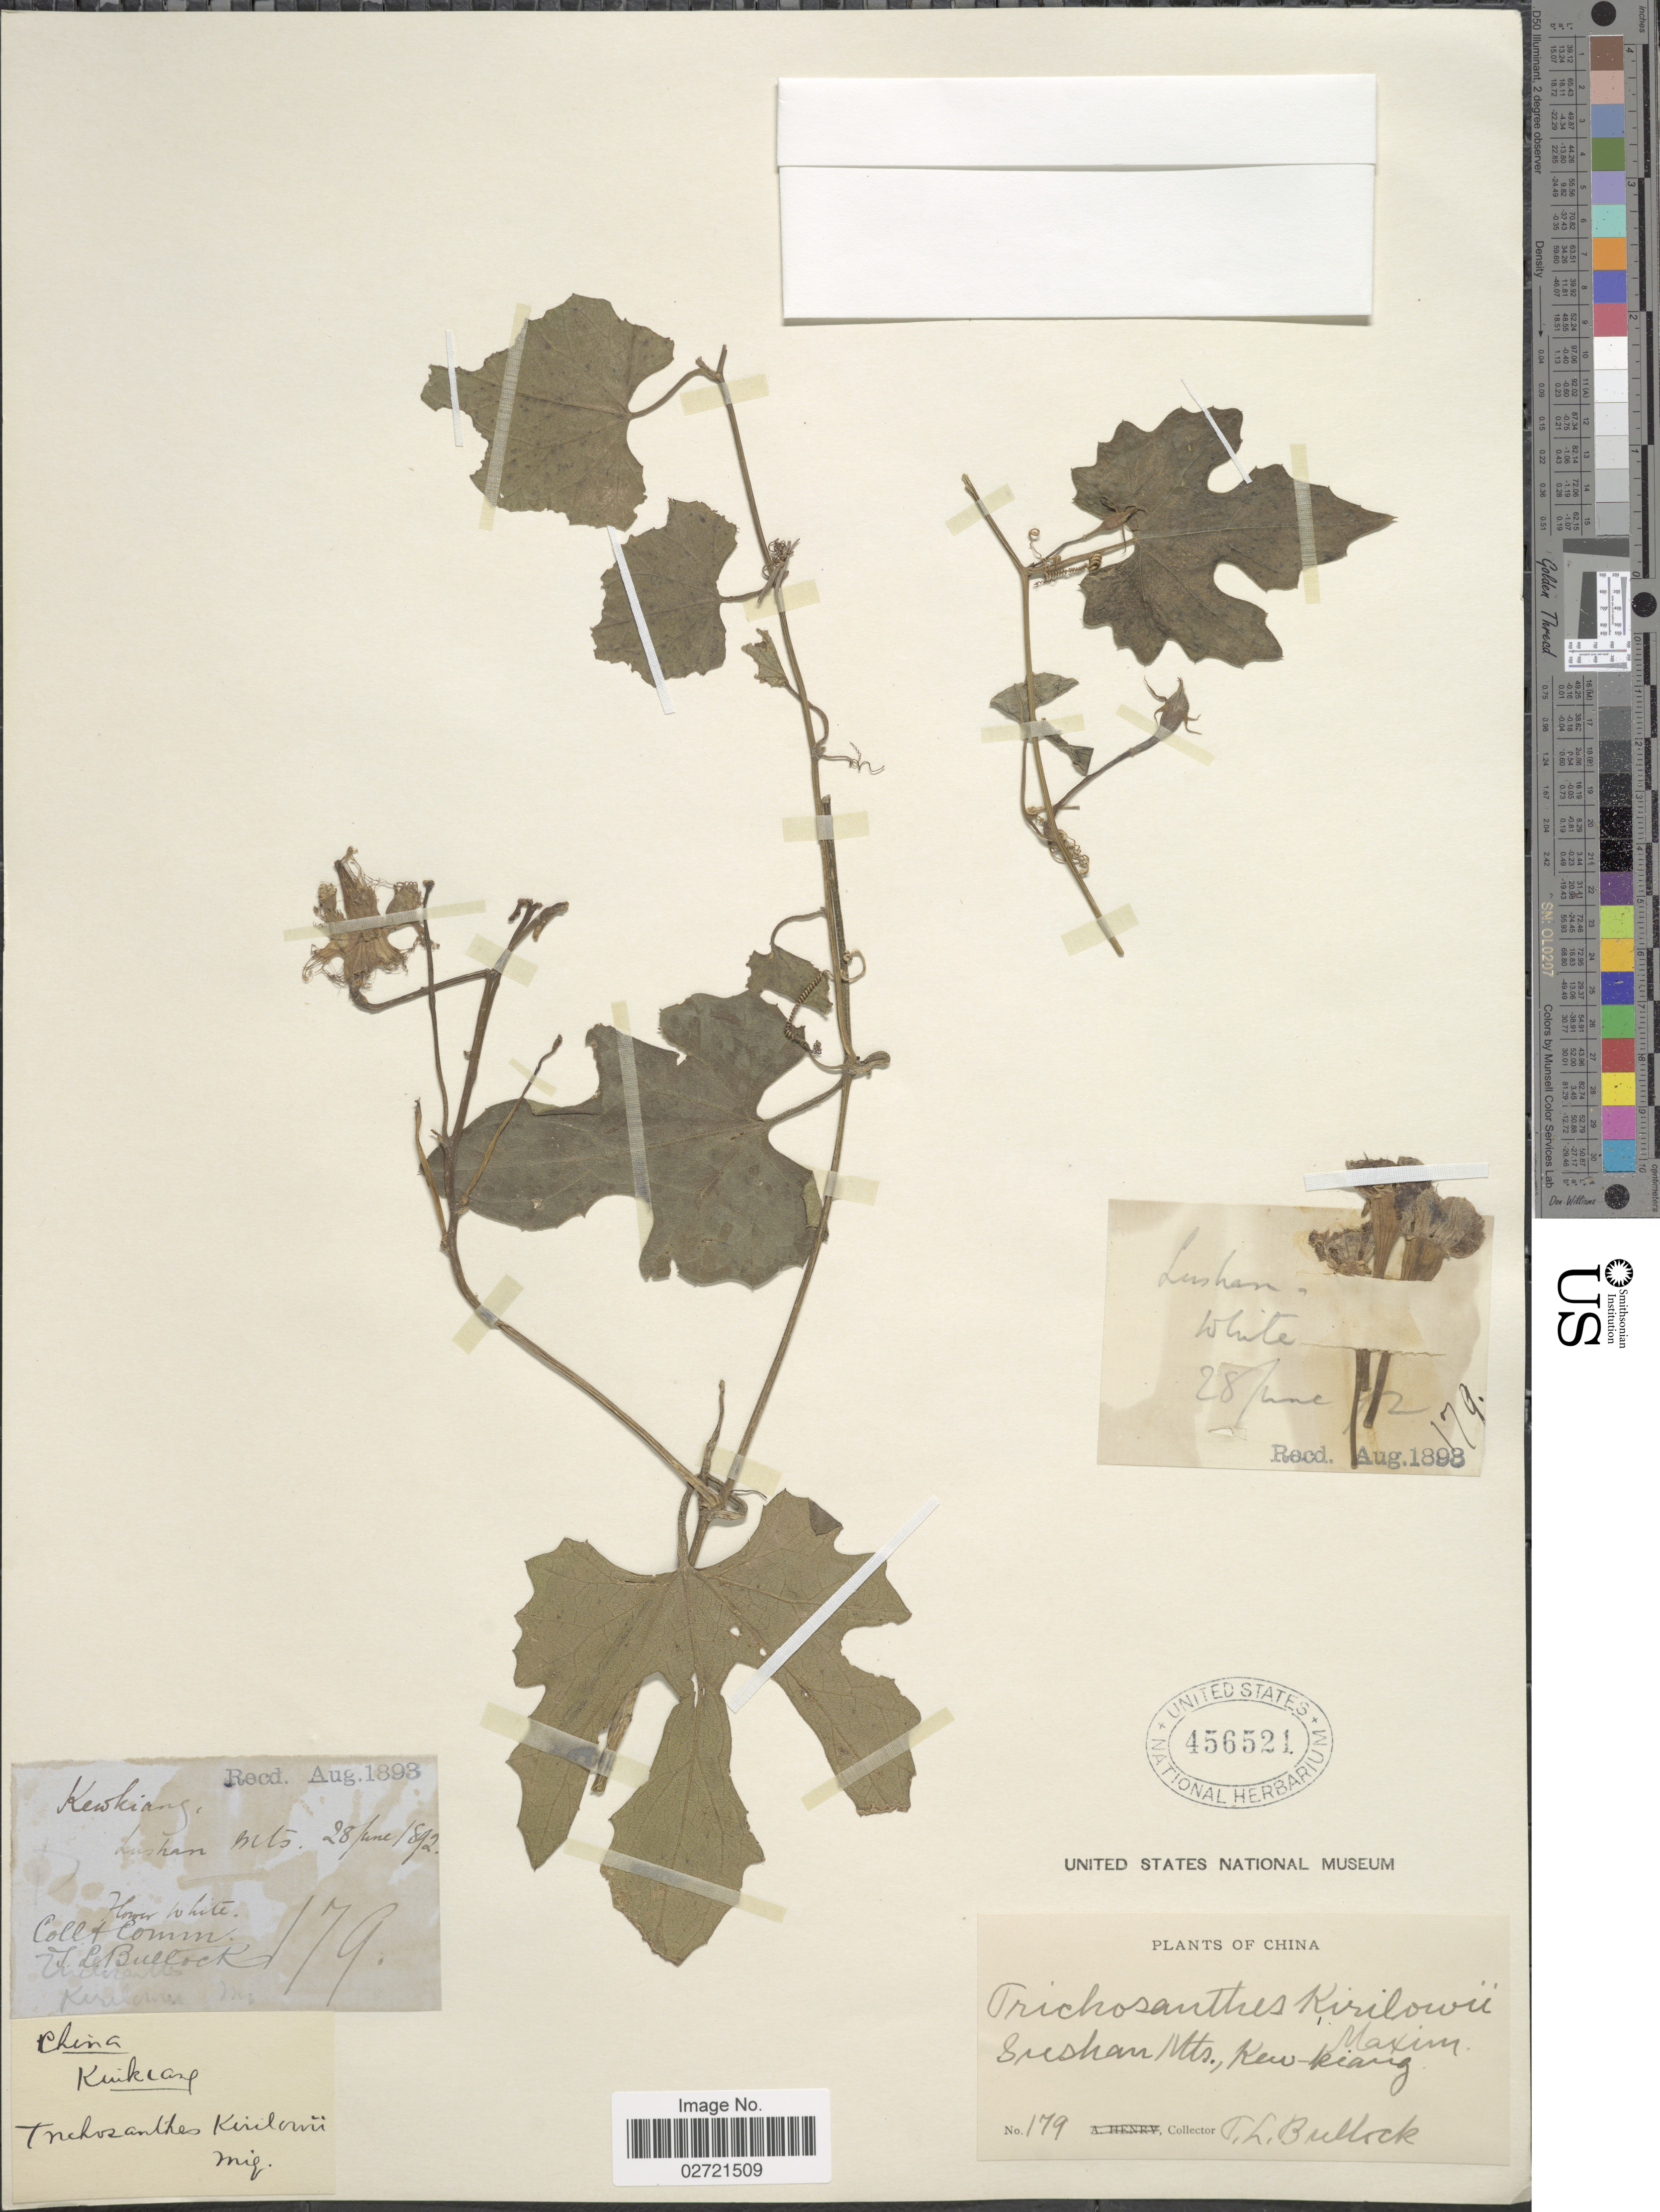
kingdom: Plantae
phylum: Tracheophyta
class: Magnoliopsida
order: Cucurbitales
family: Cucurbitaceae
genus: Trichosanthes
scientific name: Trichosanthes kirilowii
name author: Maxim.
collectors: T. L. Bullock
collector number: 179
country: China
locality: Sreshan Mts., Kew-kiang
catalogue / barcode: US 456521